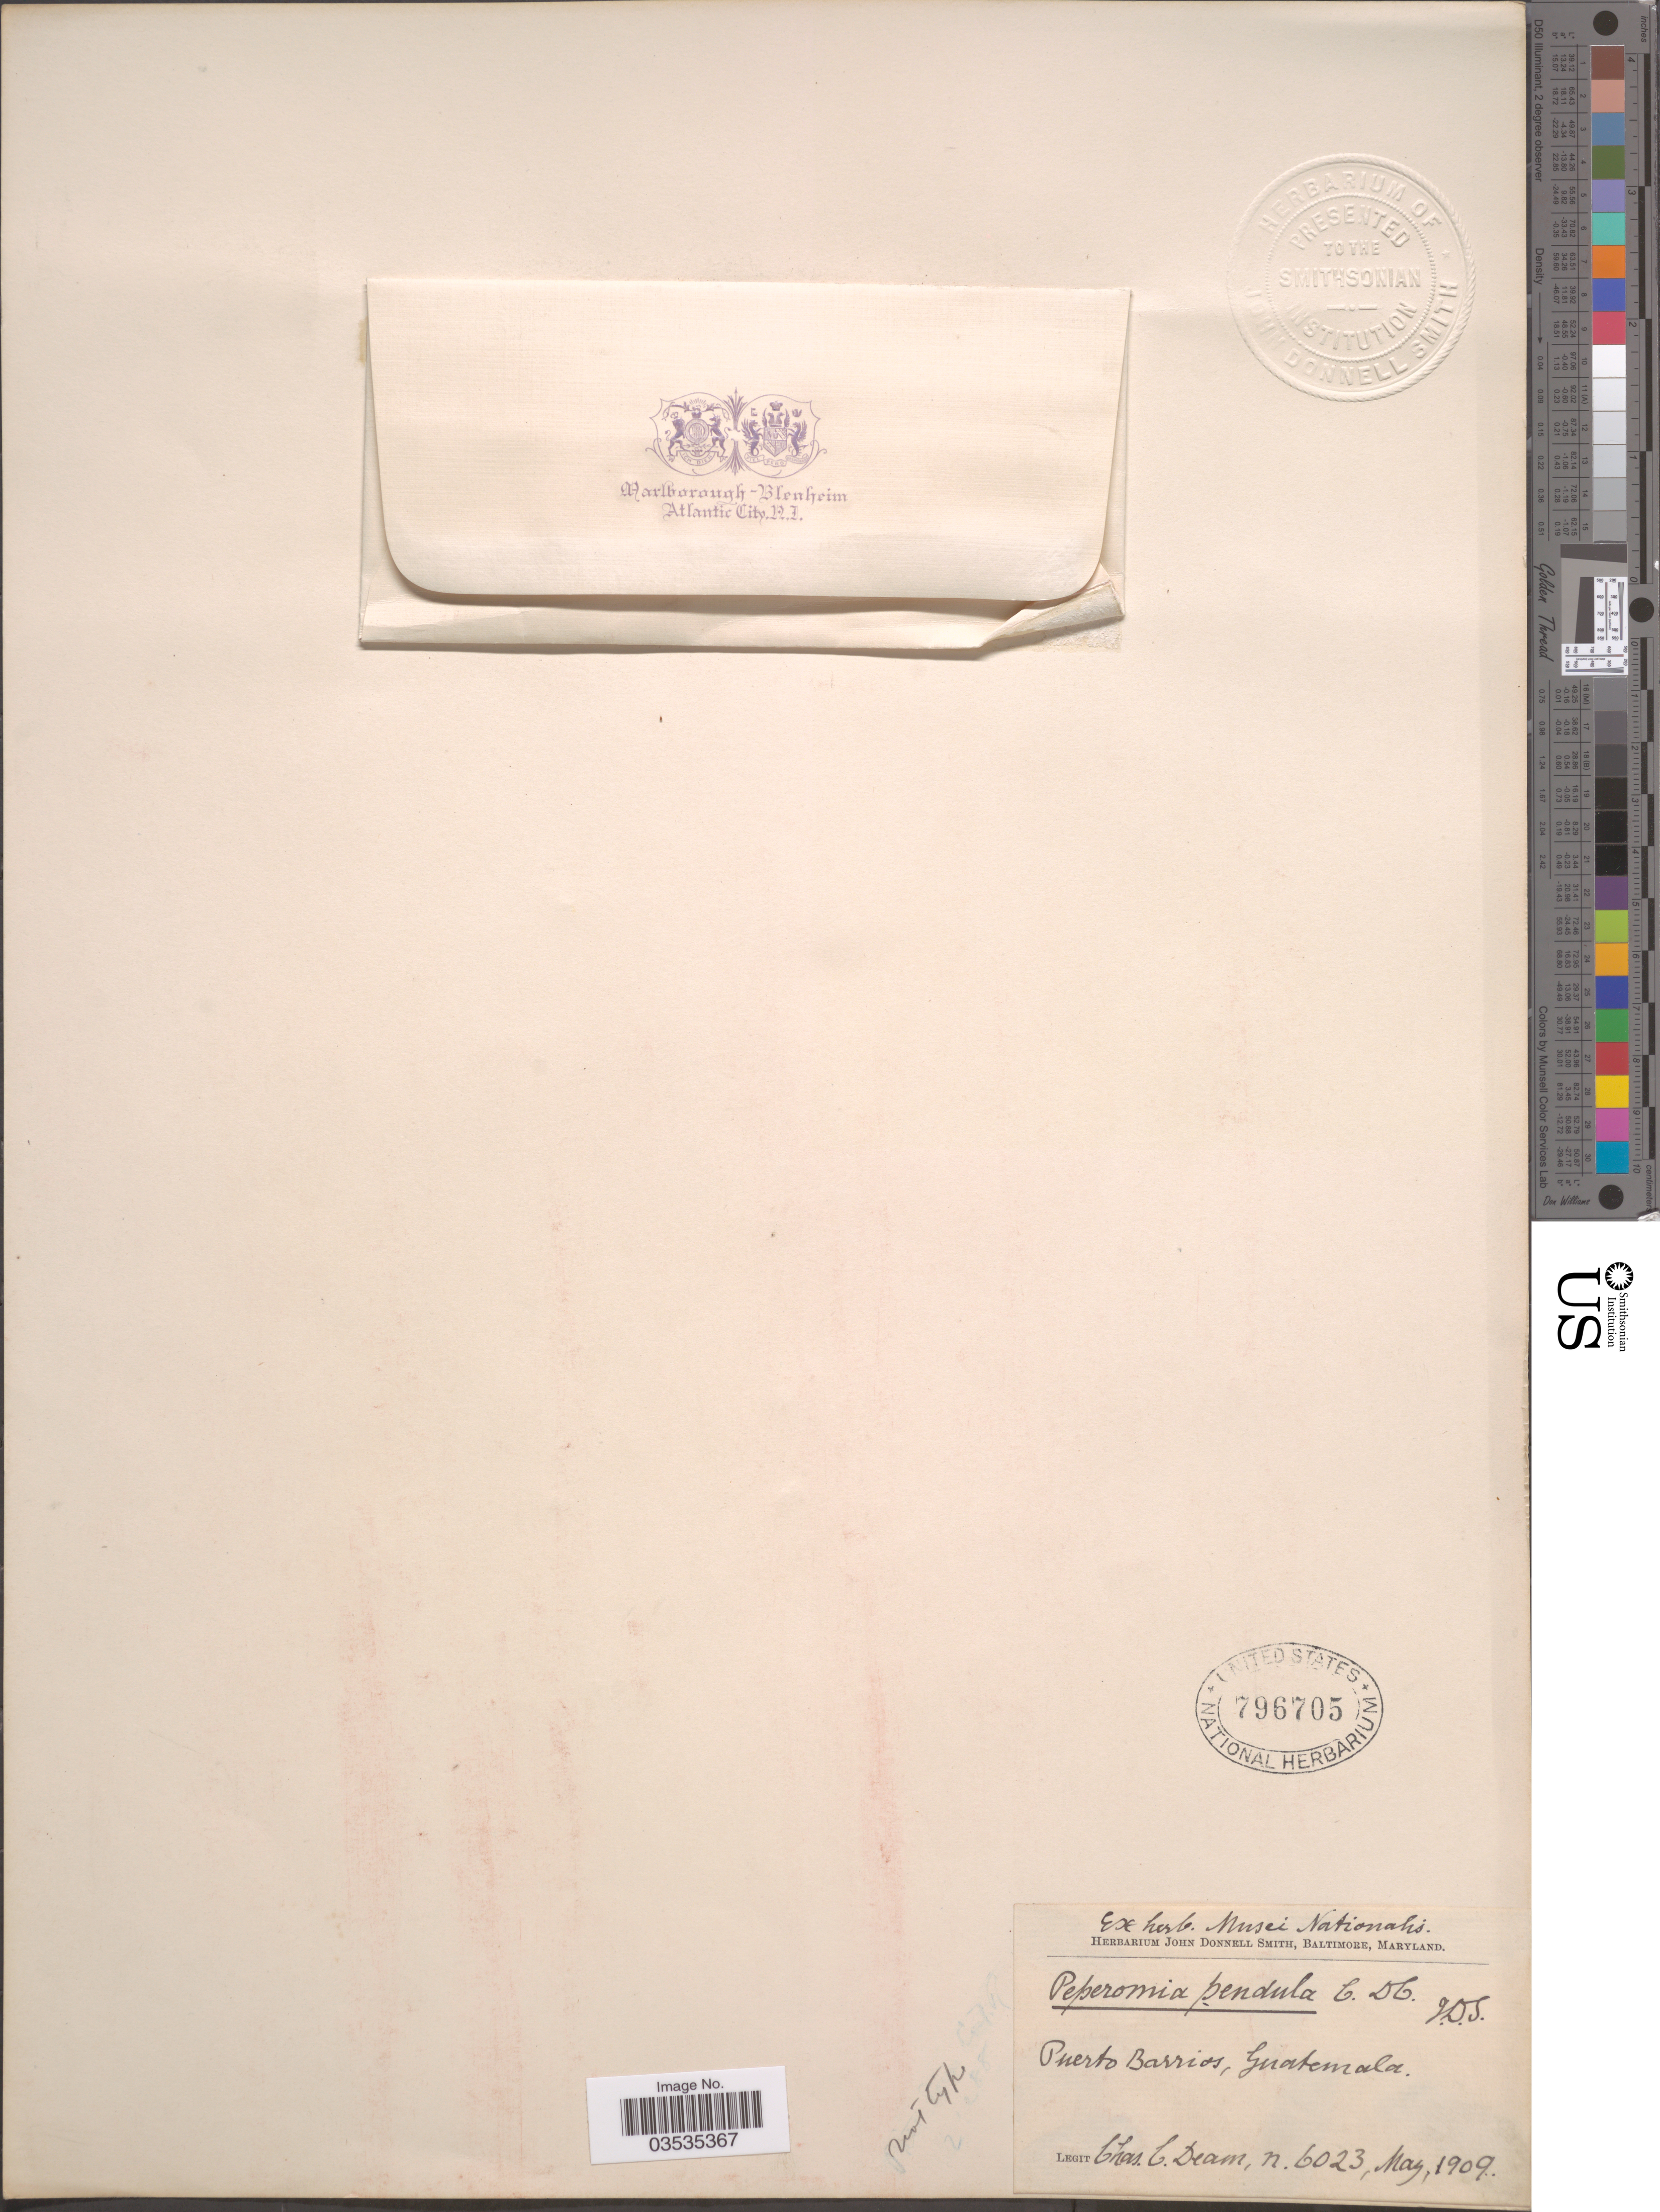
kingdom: Plantae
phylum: Tracheophyta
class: Magnoliopsida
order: Piperales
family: Piperaceae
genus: Peperomia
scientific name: Peperomia pendula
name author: C. DC. in Pittier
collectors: C. C. Deam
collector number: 6023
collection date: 1909-05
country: Guatemala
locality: Puerto Barrios.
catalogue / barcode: US 796705